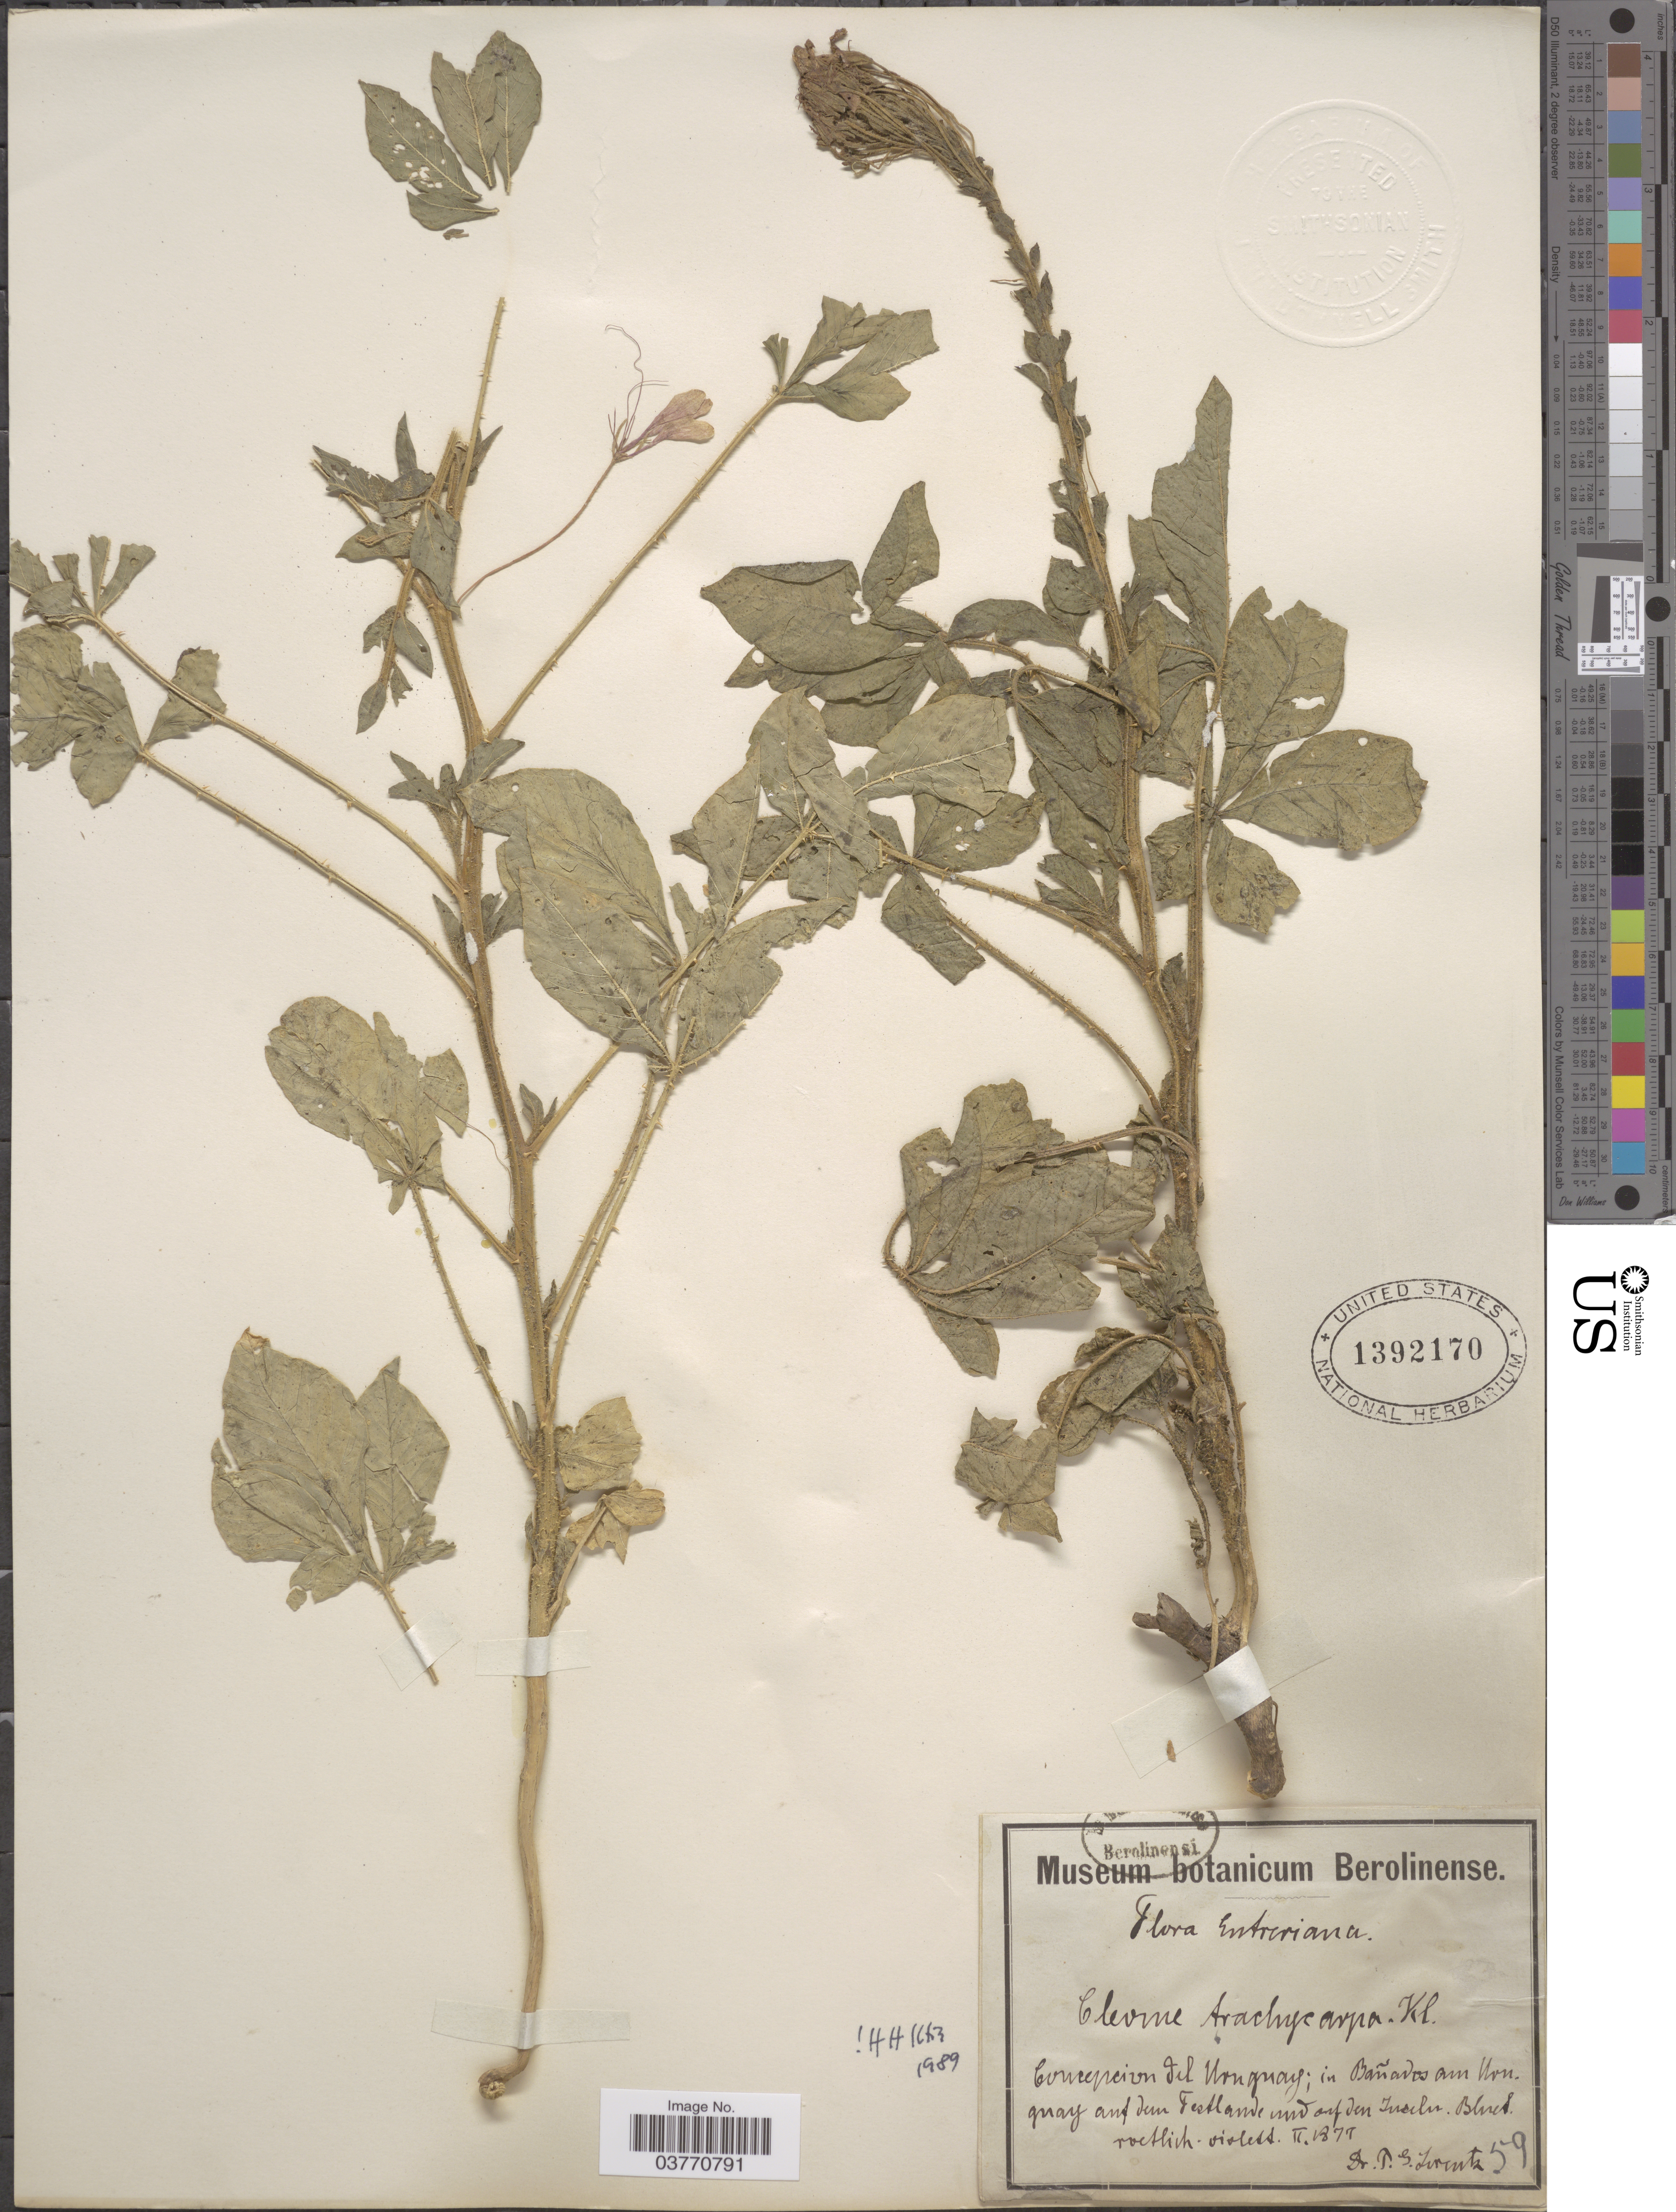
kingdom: Plantae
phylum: Tracheophyta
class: Magnoliopsida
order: Brassicales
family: Cleomaceae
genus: Tarenaya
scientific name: Tarenaya trachycarpa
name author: (Klotzsch ex Eichler) Soares Neto & Roalson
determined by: Strong, M. T., (US), Smithsonian Institution - National Museum of Natural History (UNITED STATES)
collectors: P. G. Lorentz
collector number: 59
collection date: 1877-02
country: Uruguay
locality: Entreriana. Concepcion del Uruguay. in Bañados am Uruguay auf dem Festlande und auf den Insel.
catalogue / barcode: US 1392170